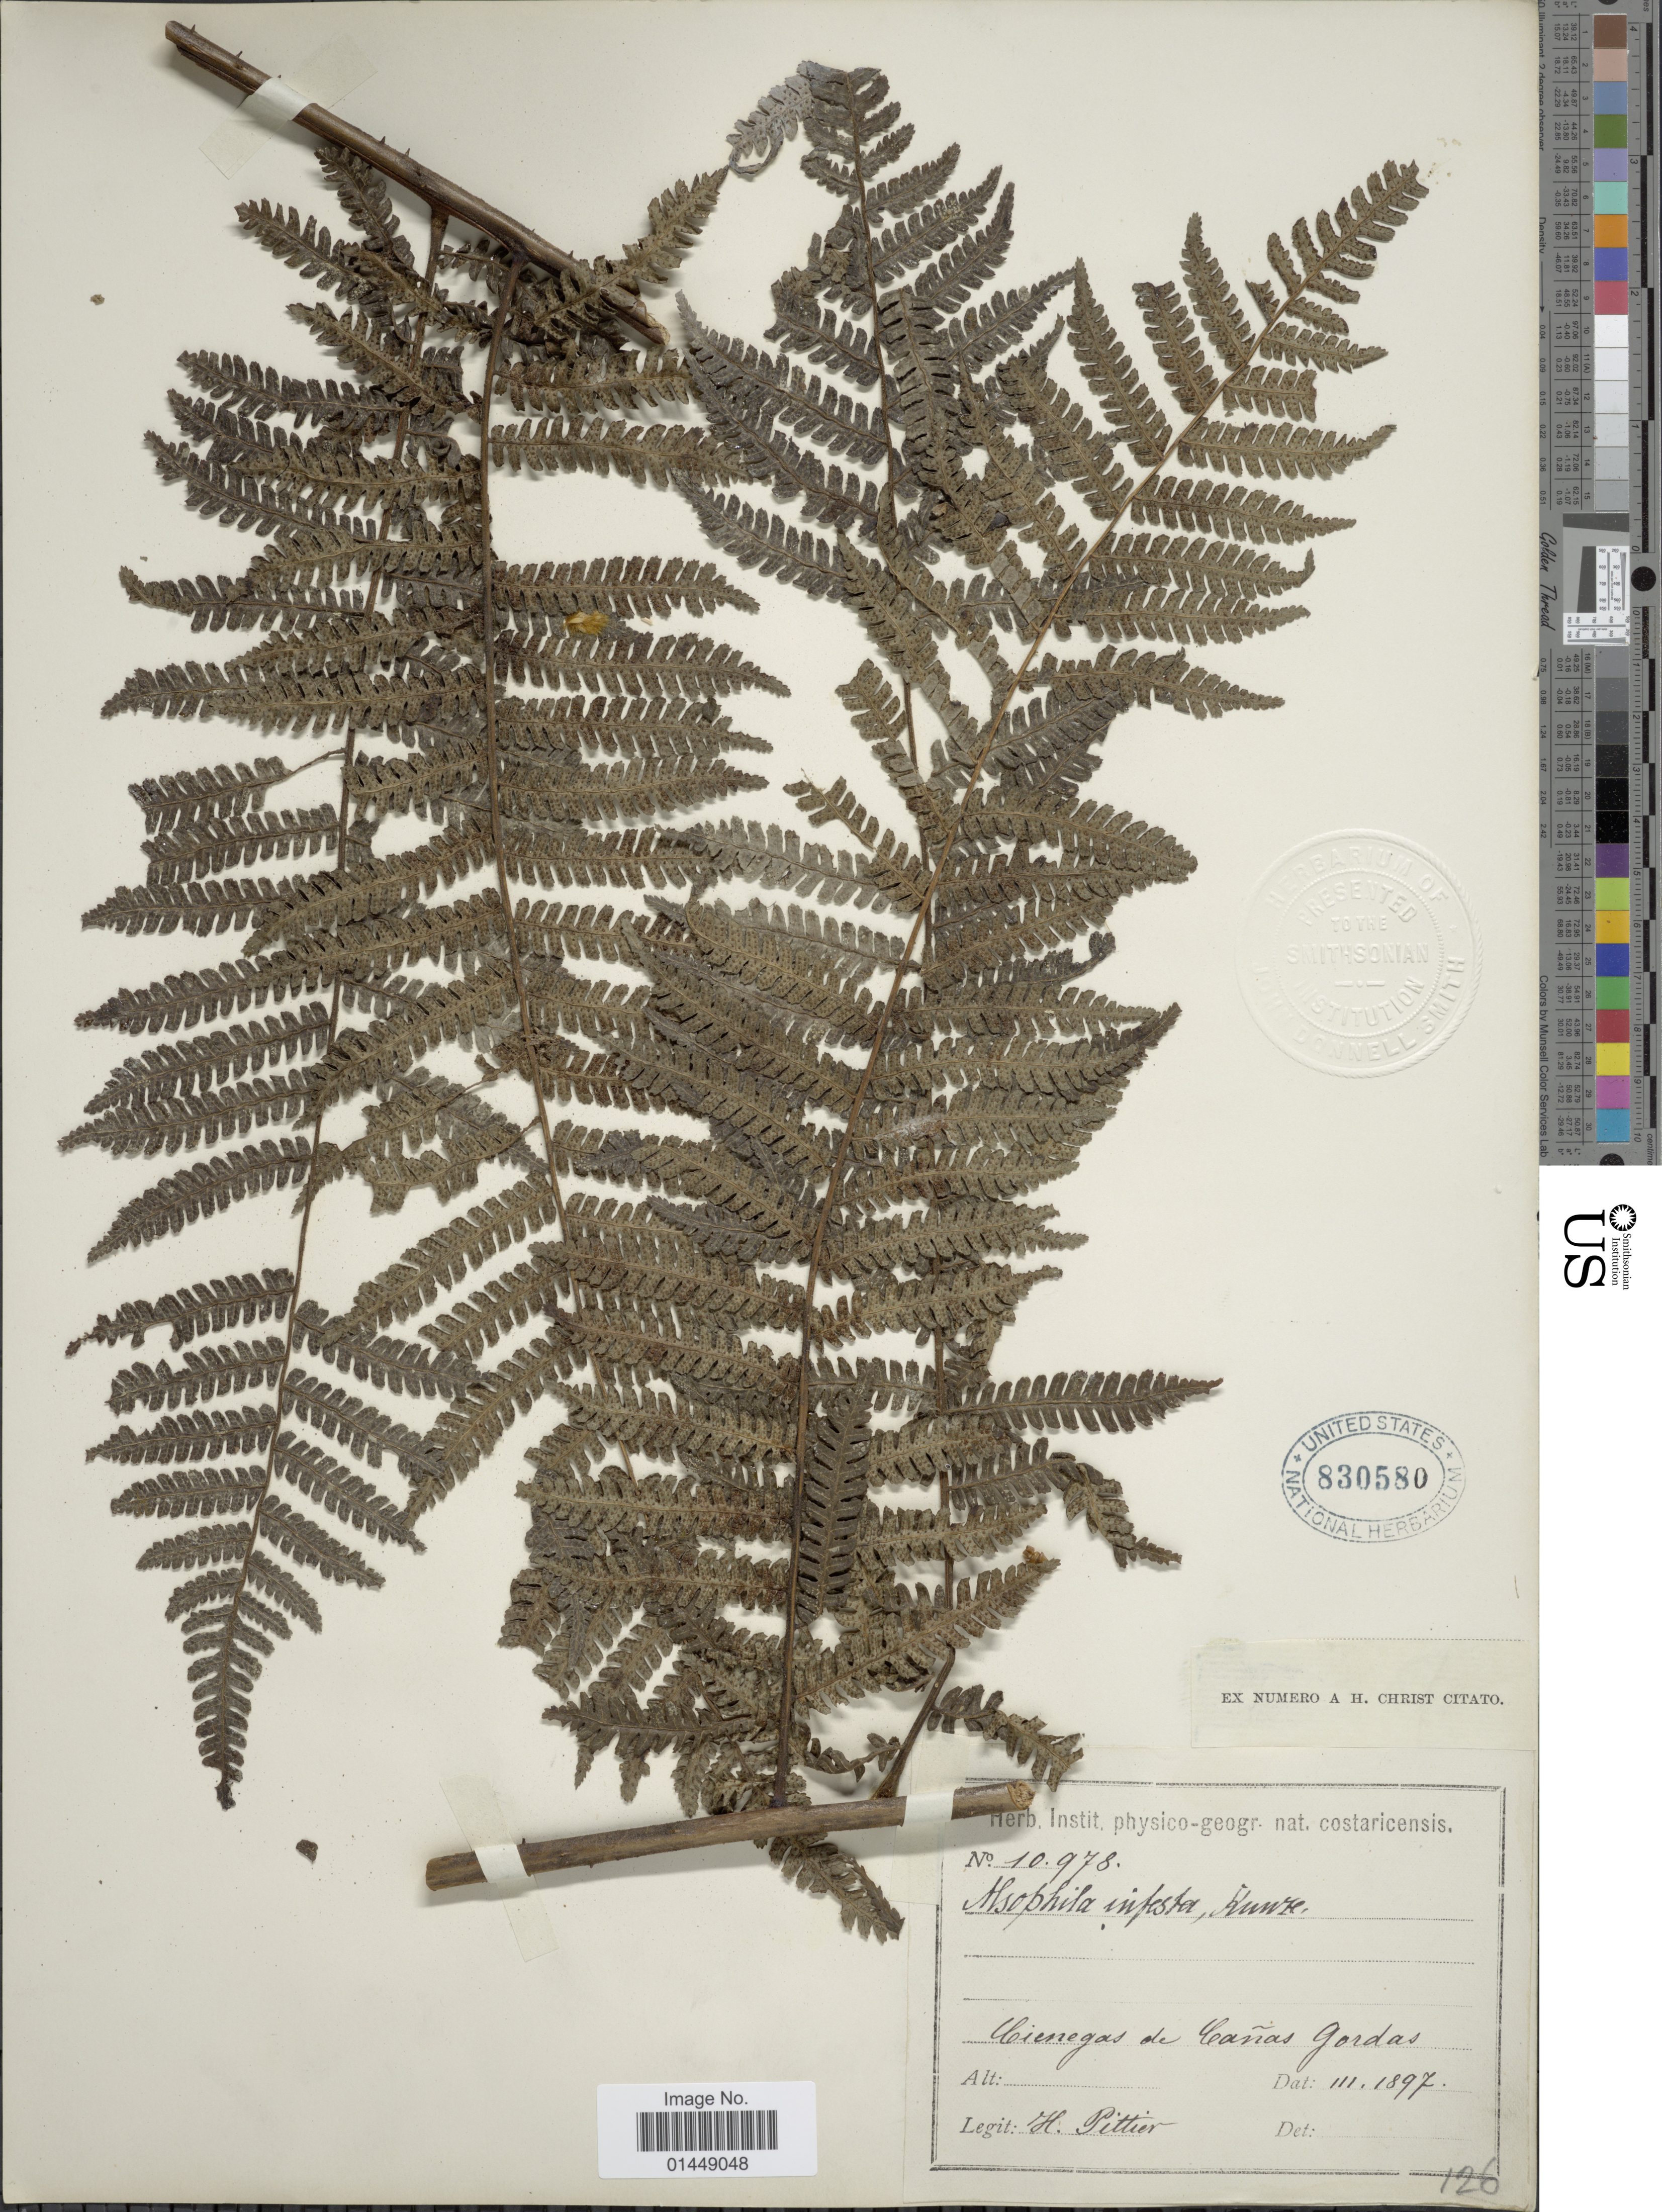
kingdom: Plantae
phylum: Tracheophyta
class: Polypodiopsida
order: Cyatheales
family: Cyatheaceae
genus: Cyathea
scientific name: Cyathea multiflora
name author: Sm.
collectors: H. F. Pittier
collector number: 10978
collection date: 1897-03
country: Colombia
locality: Cienegas de Cañas Gordas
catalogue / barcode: US 830580